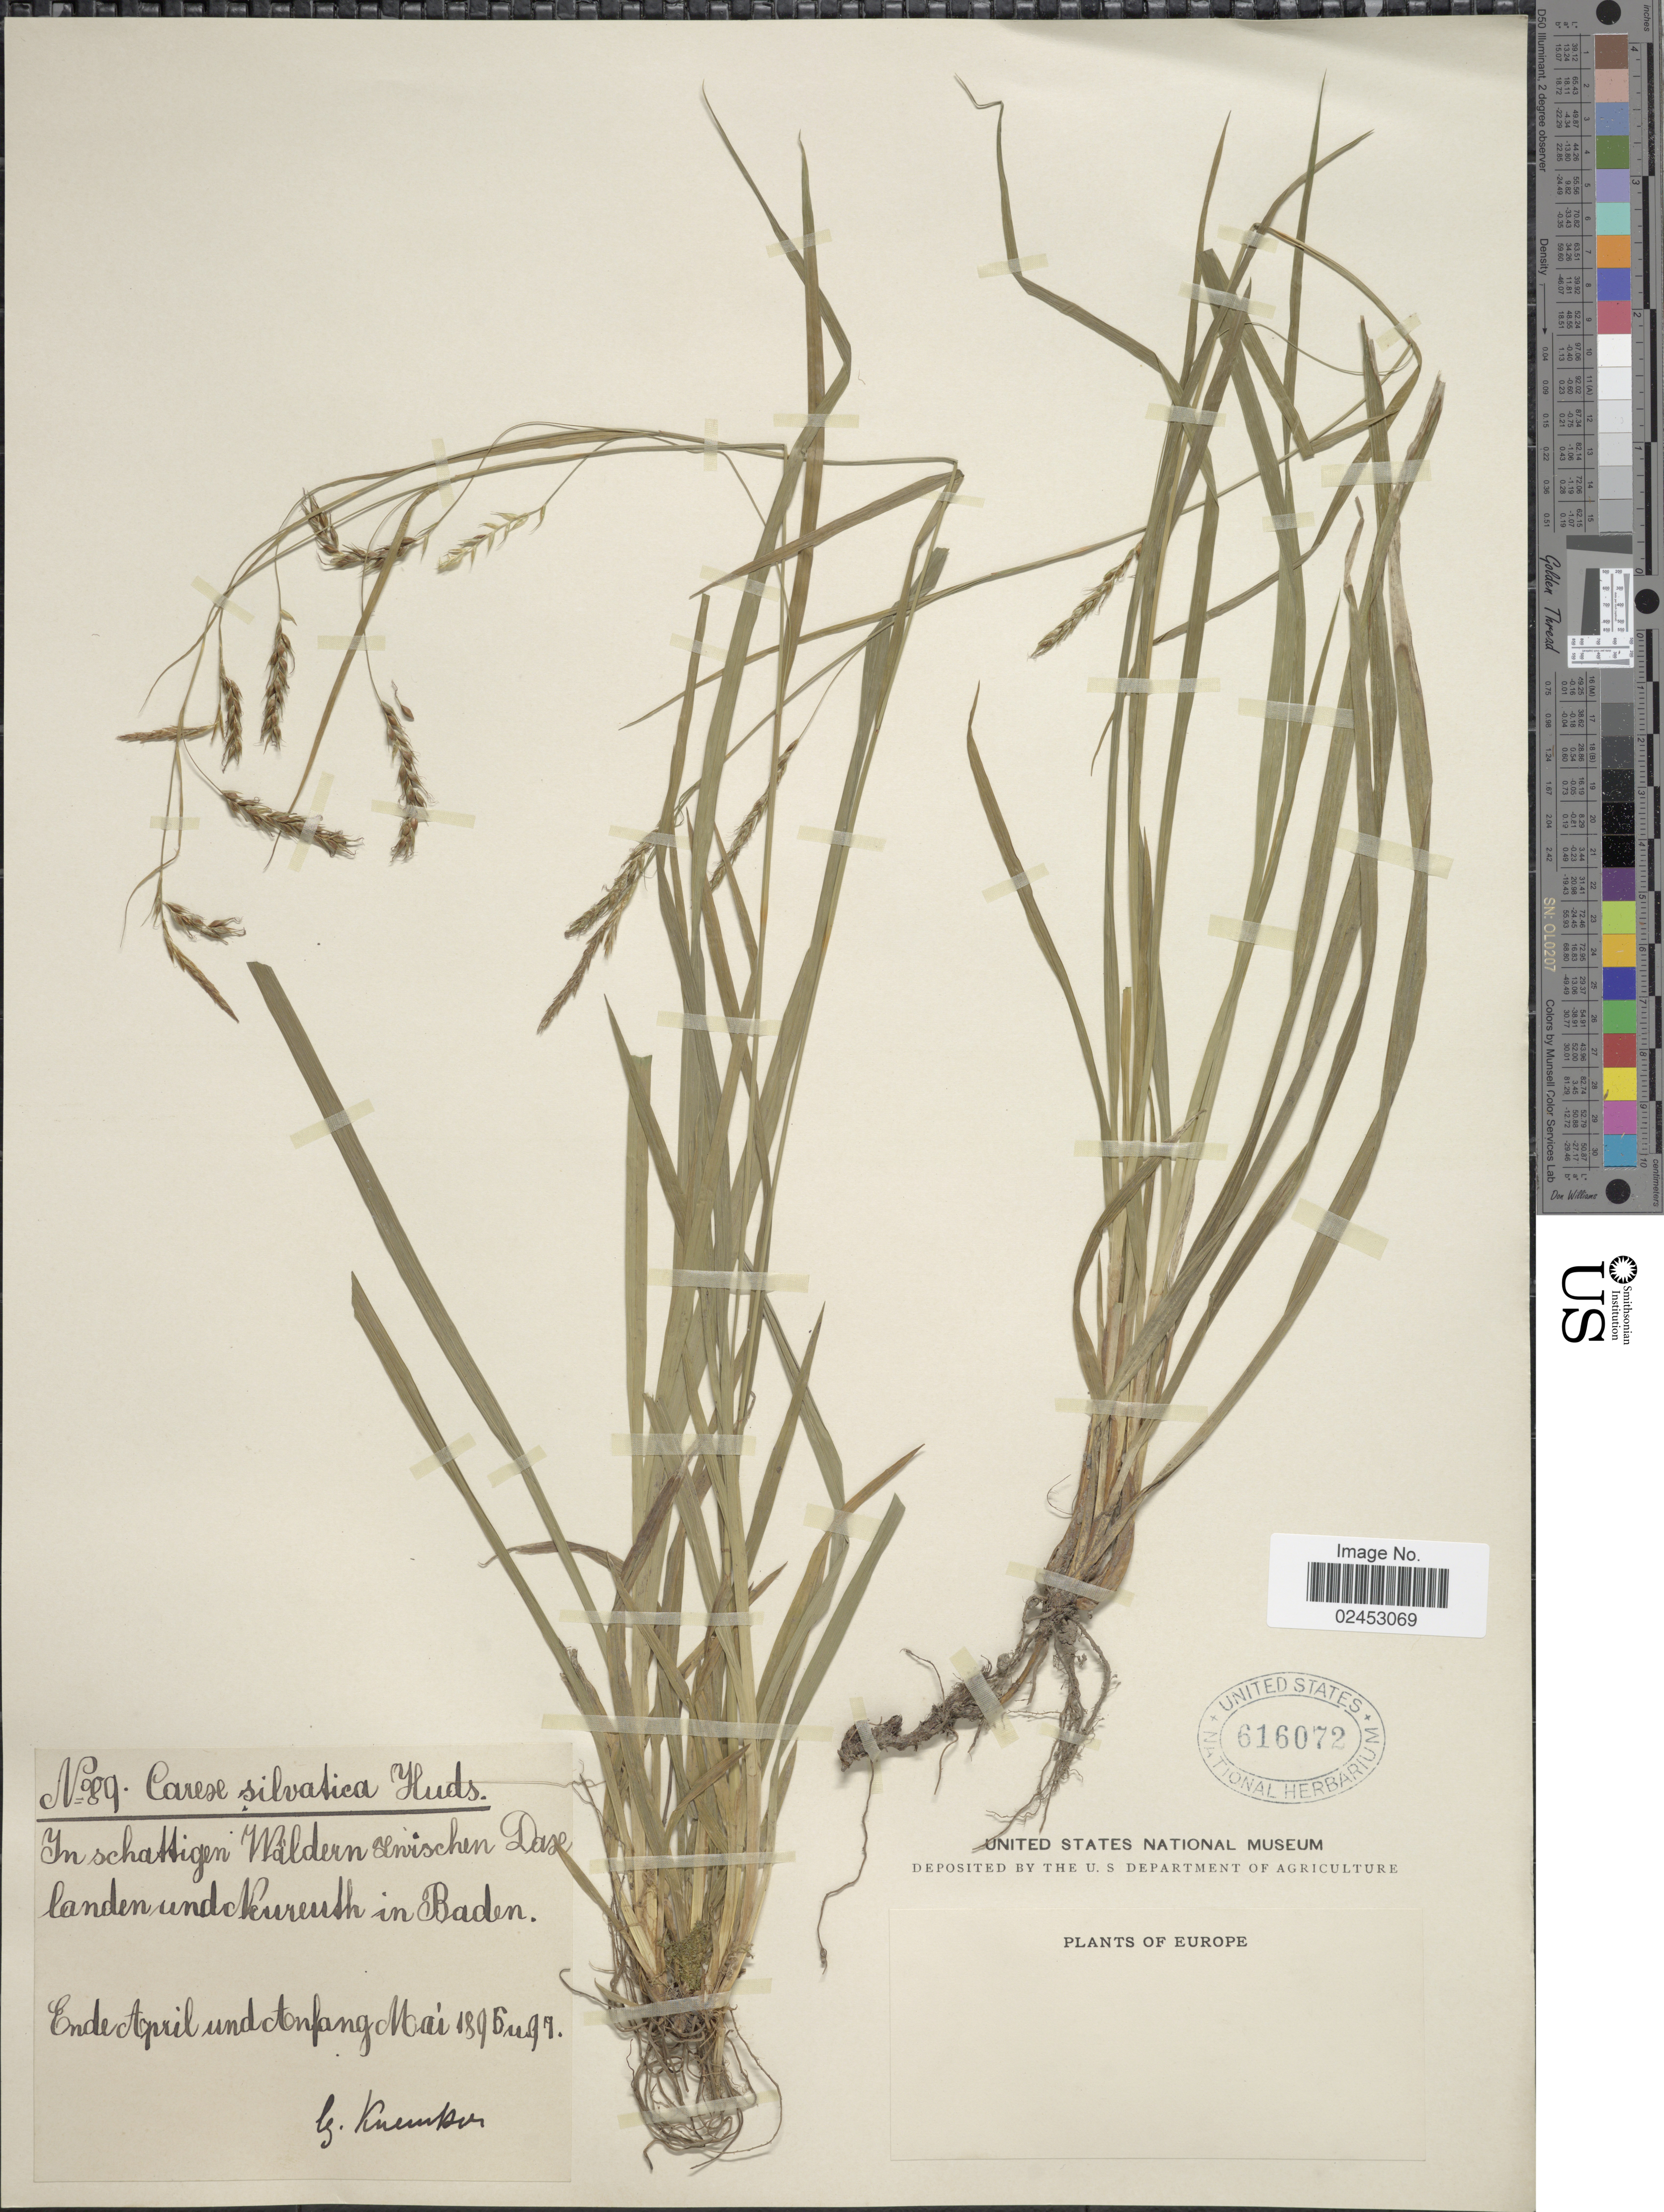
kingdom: Plantae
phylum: Tracheophyta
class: Liliopsida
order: Poales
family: Cyperaceae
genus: Carex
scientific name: Carex sylvatica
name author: Huds.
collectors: Kneucker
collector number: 89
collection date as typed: Ende April und Anfang Mai 1896 u 97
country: Germany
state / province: Baden-Württemberg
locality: In schattigen Waldern zwischen Daselanden und Kurenth [interpreted] in Baden.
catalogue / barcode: US 616072